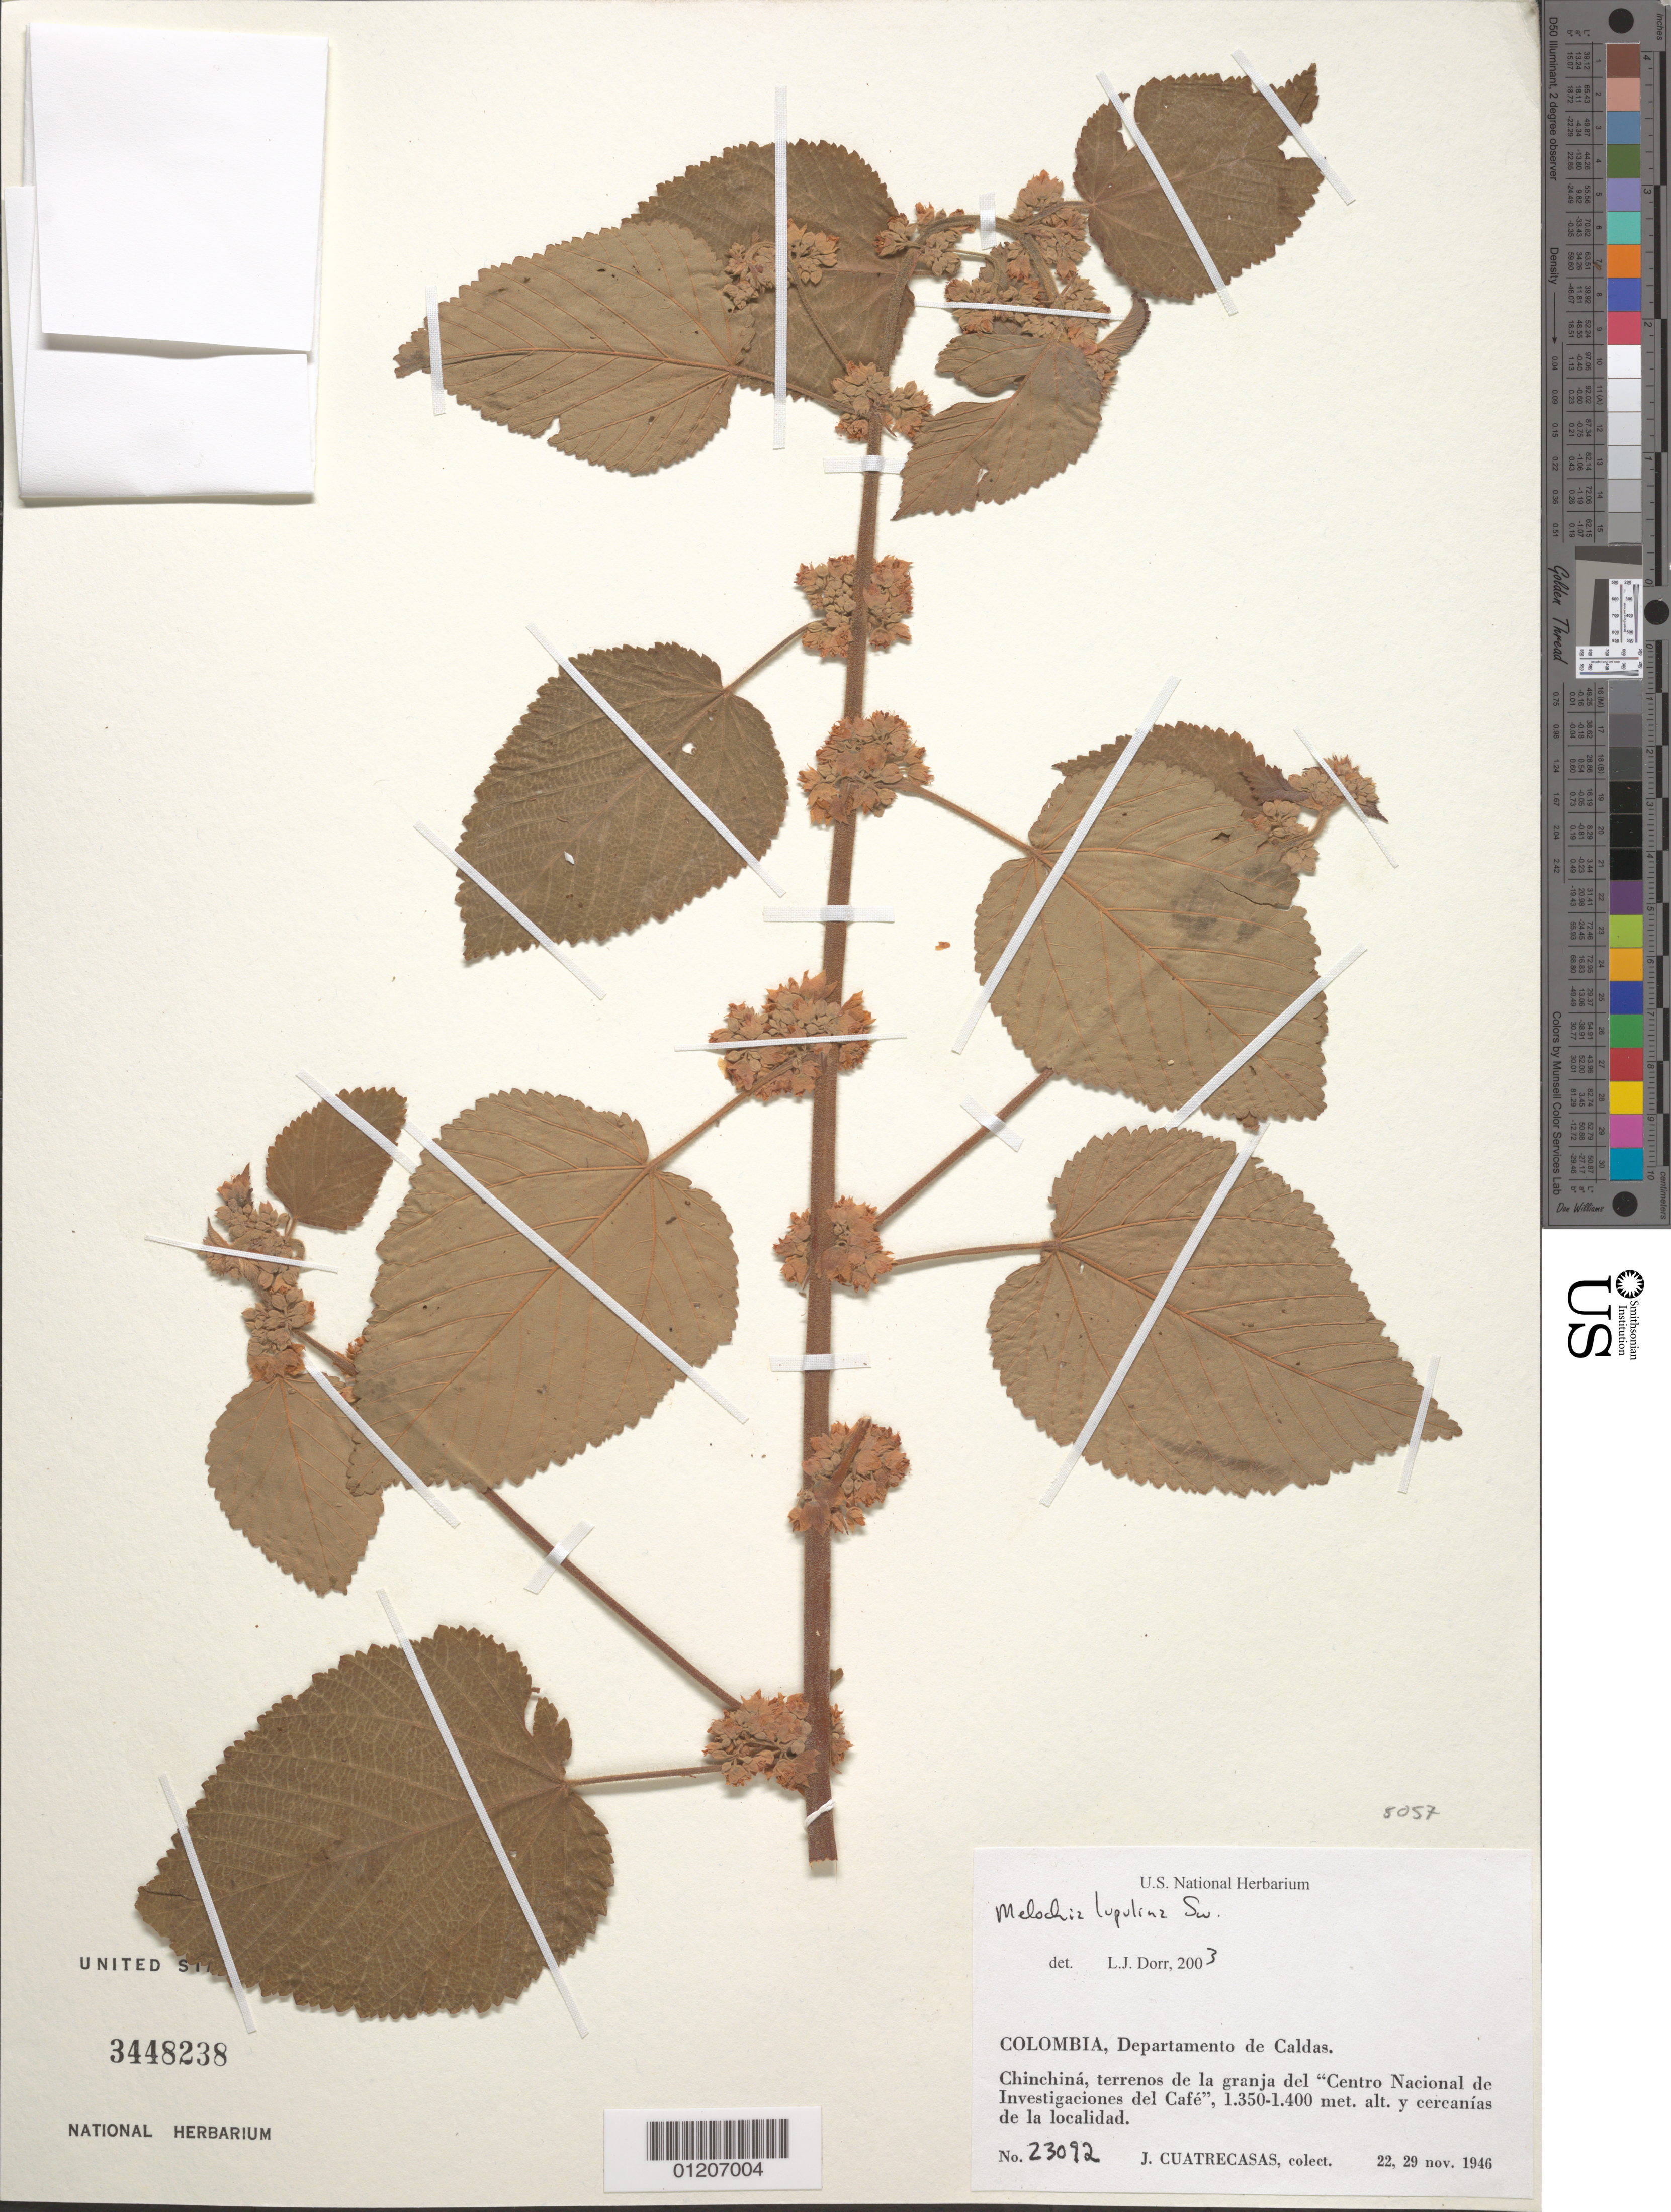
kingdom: Plantae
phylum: Tracheophyta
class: Magnoliopsida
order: Malvales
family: Malvaceae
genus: Melochia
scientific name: Melochia lupulina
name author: Sw.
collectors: J. Cuatrecasas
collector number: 23092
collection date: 1946-11-22/1946-11-29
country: Colombia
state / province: Caldas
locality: Departamento de Caldas. Chinchiná, terrenos de la granja del "Centro Nacional de Investigaciones del Café".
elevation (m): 1350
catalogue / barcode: US 3448238